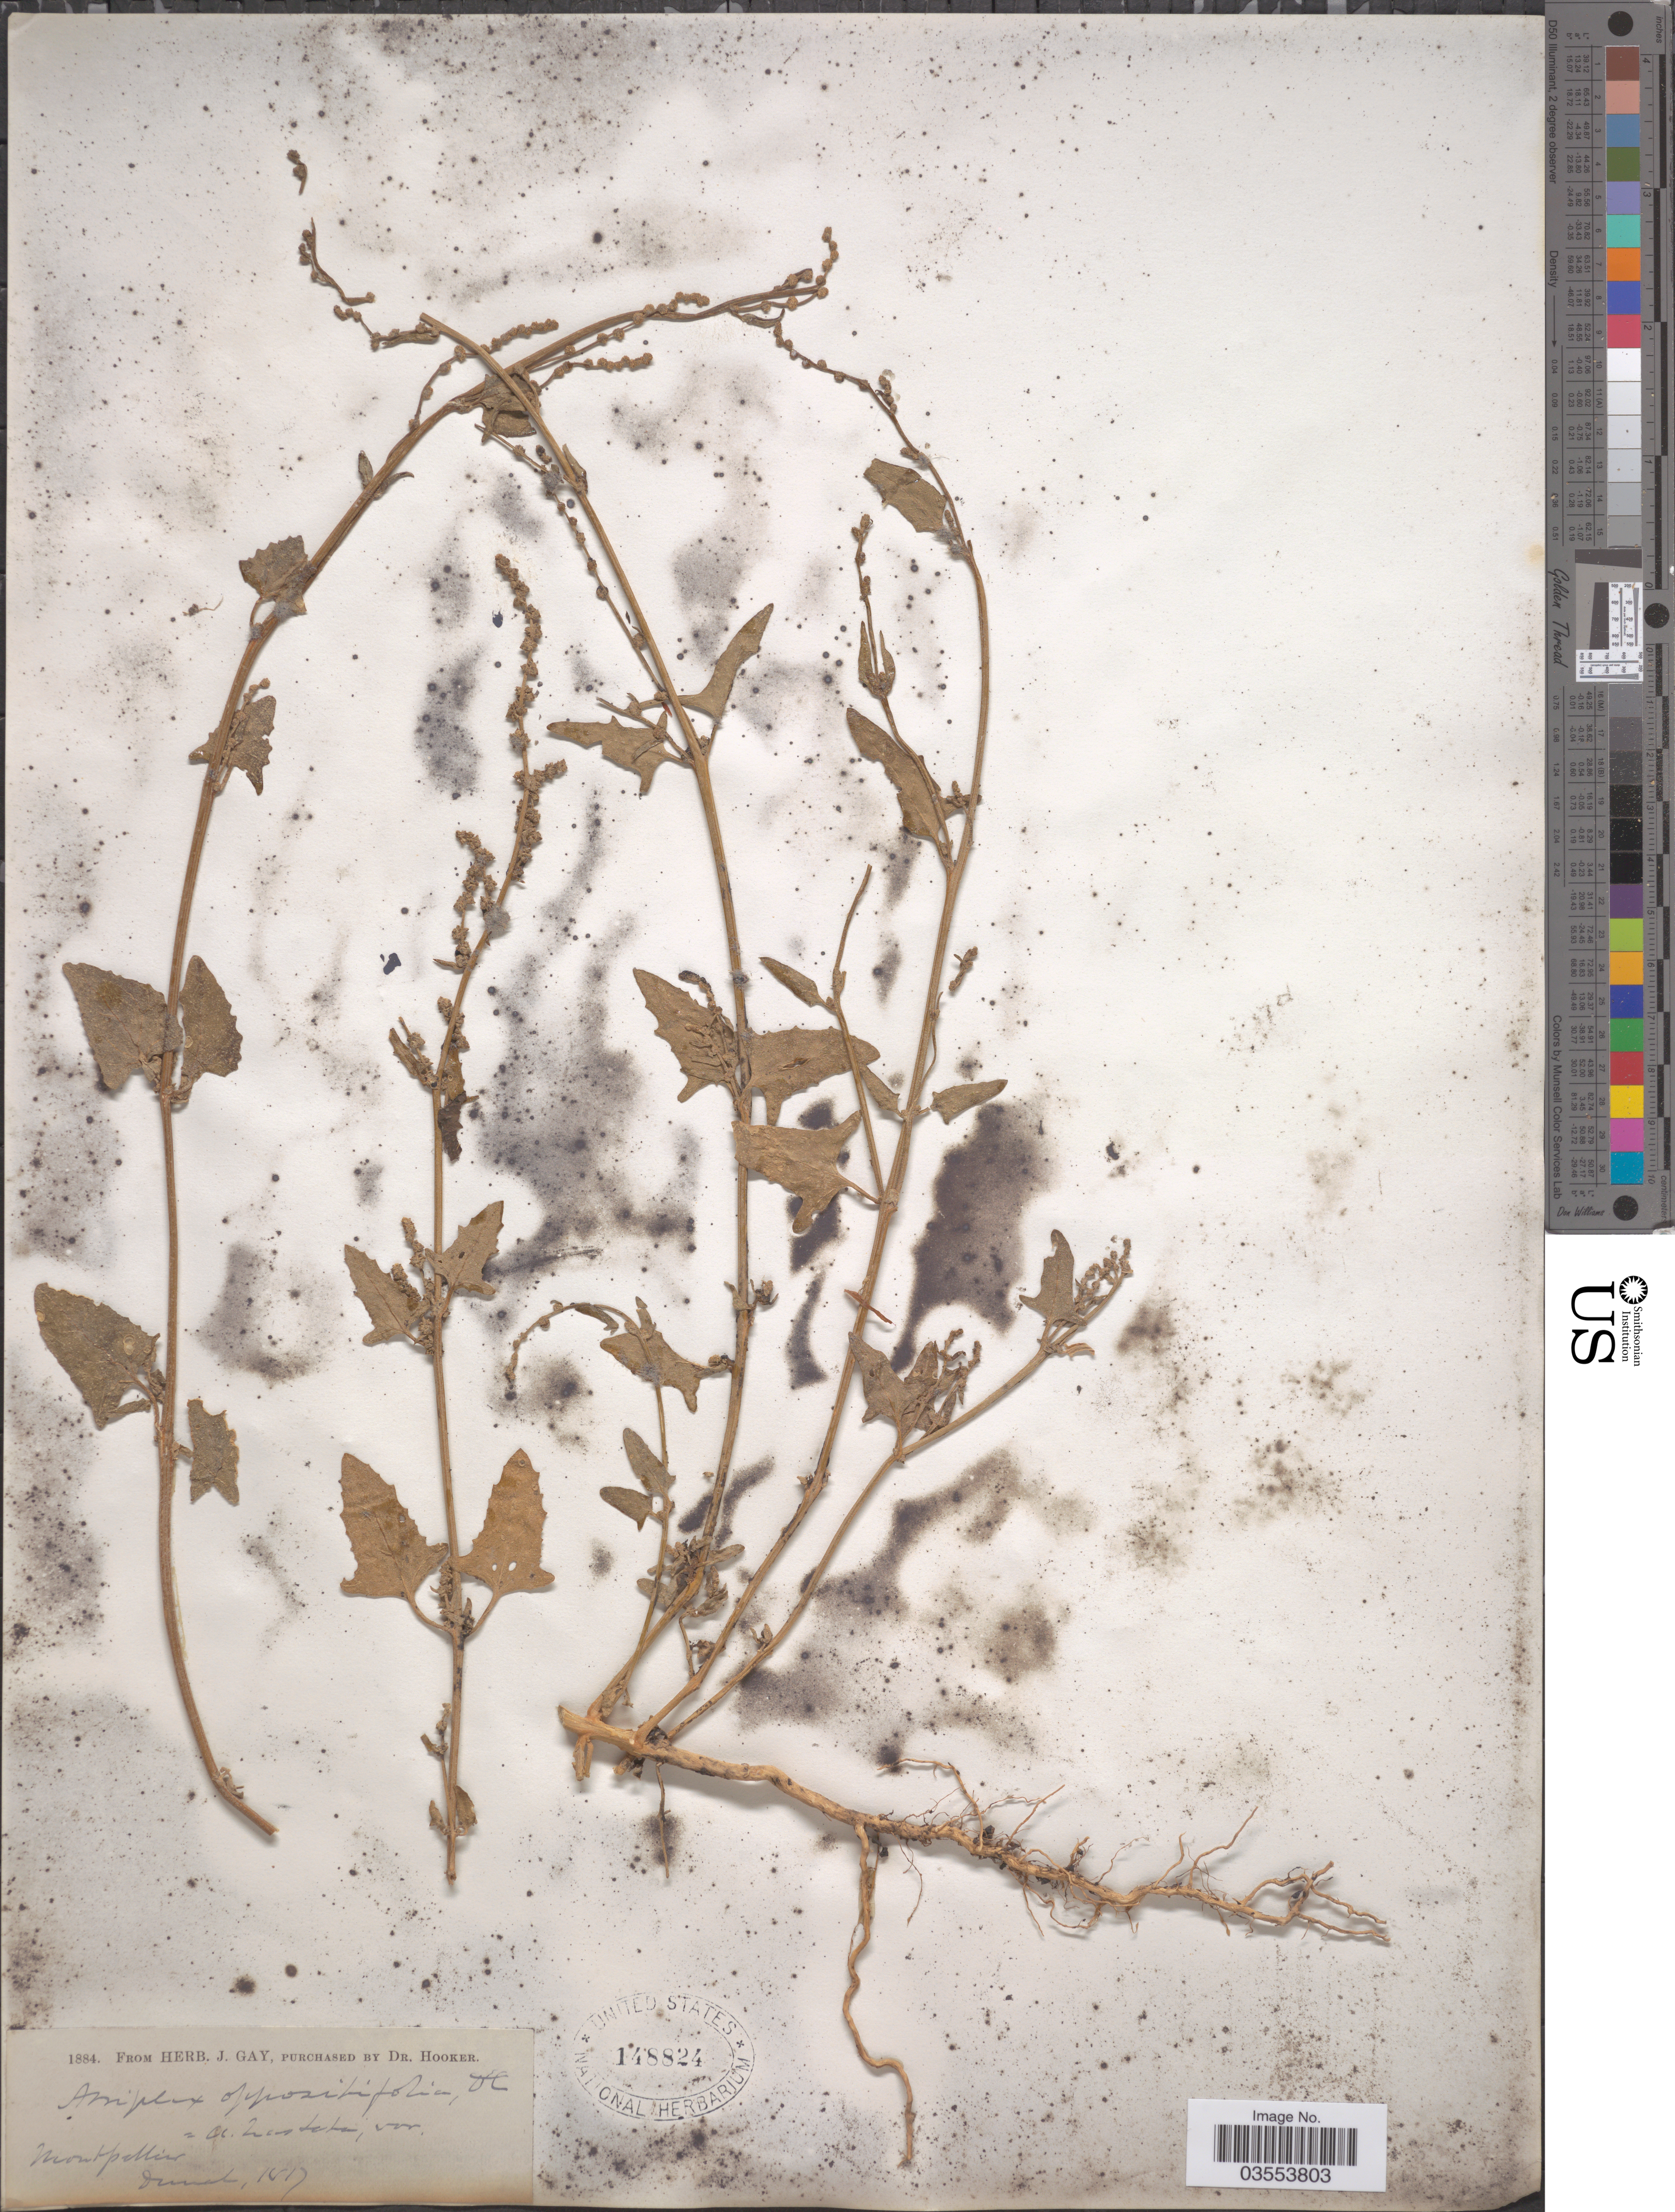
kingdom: Plantae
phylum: Tracheophyta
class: Magnoliopsida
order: Caryophyllales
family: Amaranthaceae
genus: Atriplex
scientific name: Atriplex oppositifolia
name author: S. Watson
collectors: ex herb. J. Gay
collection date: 1817-06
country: France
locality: Montpellier.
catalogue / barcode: US 148824